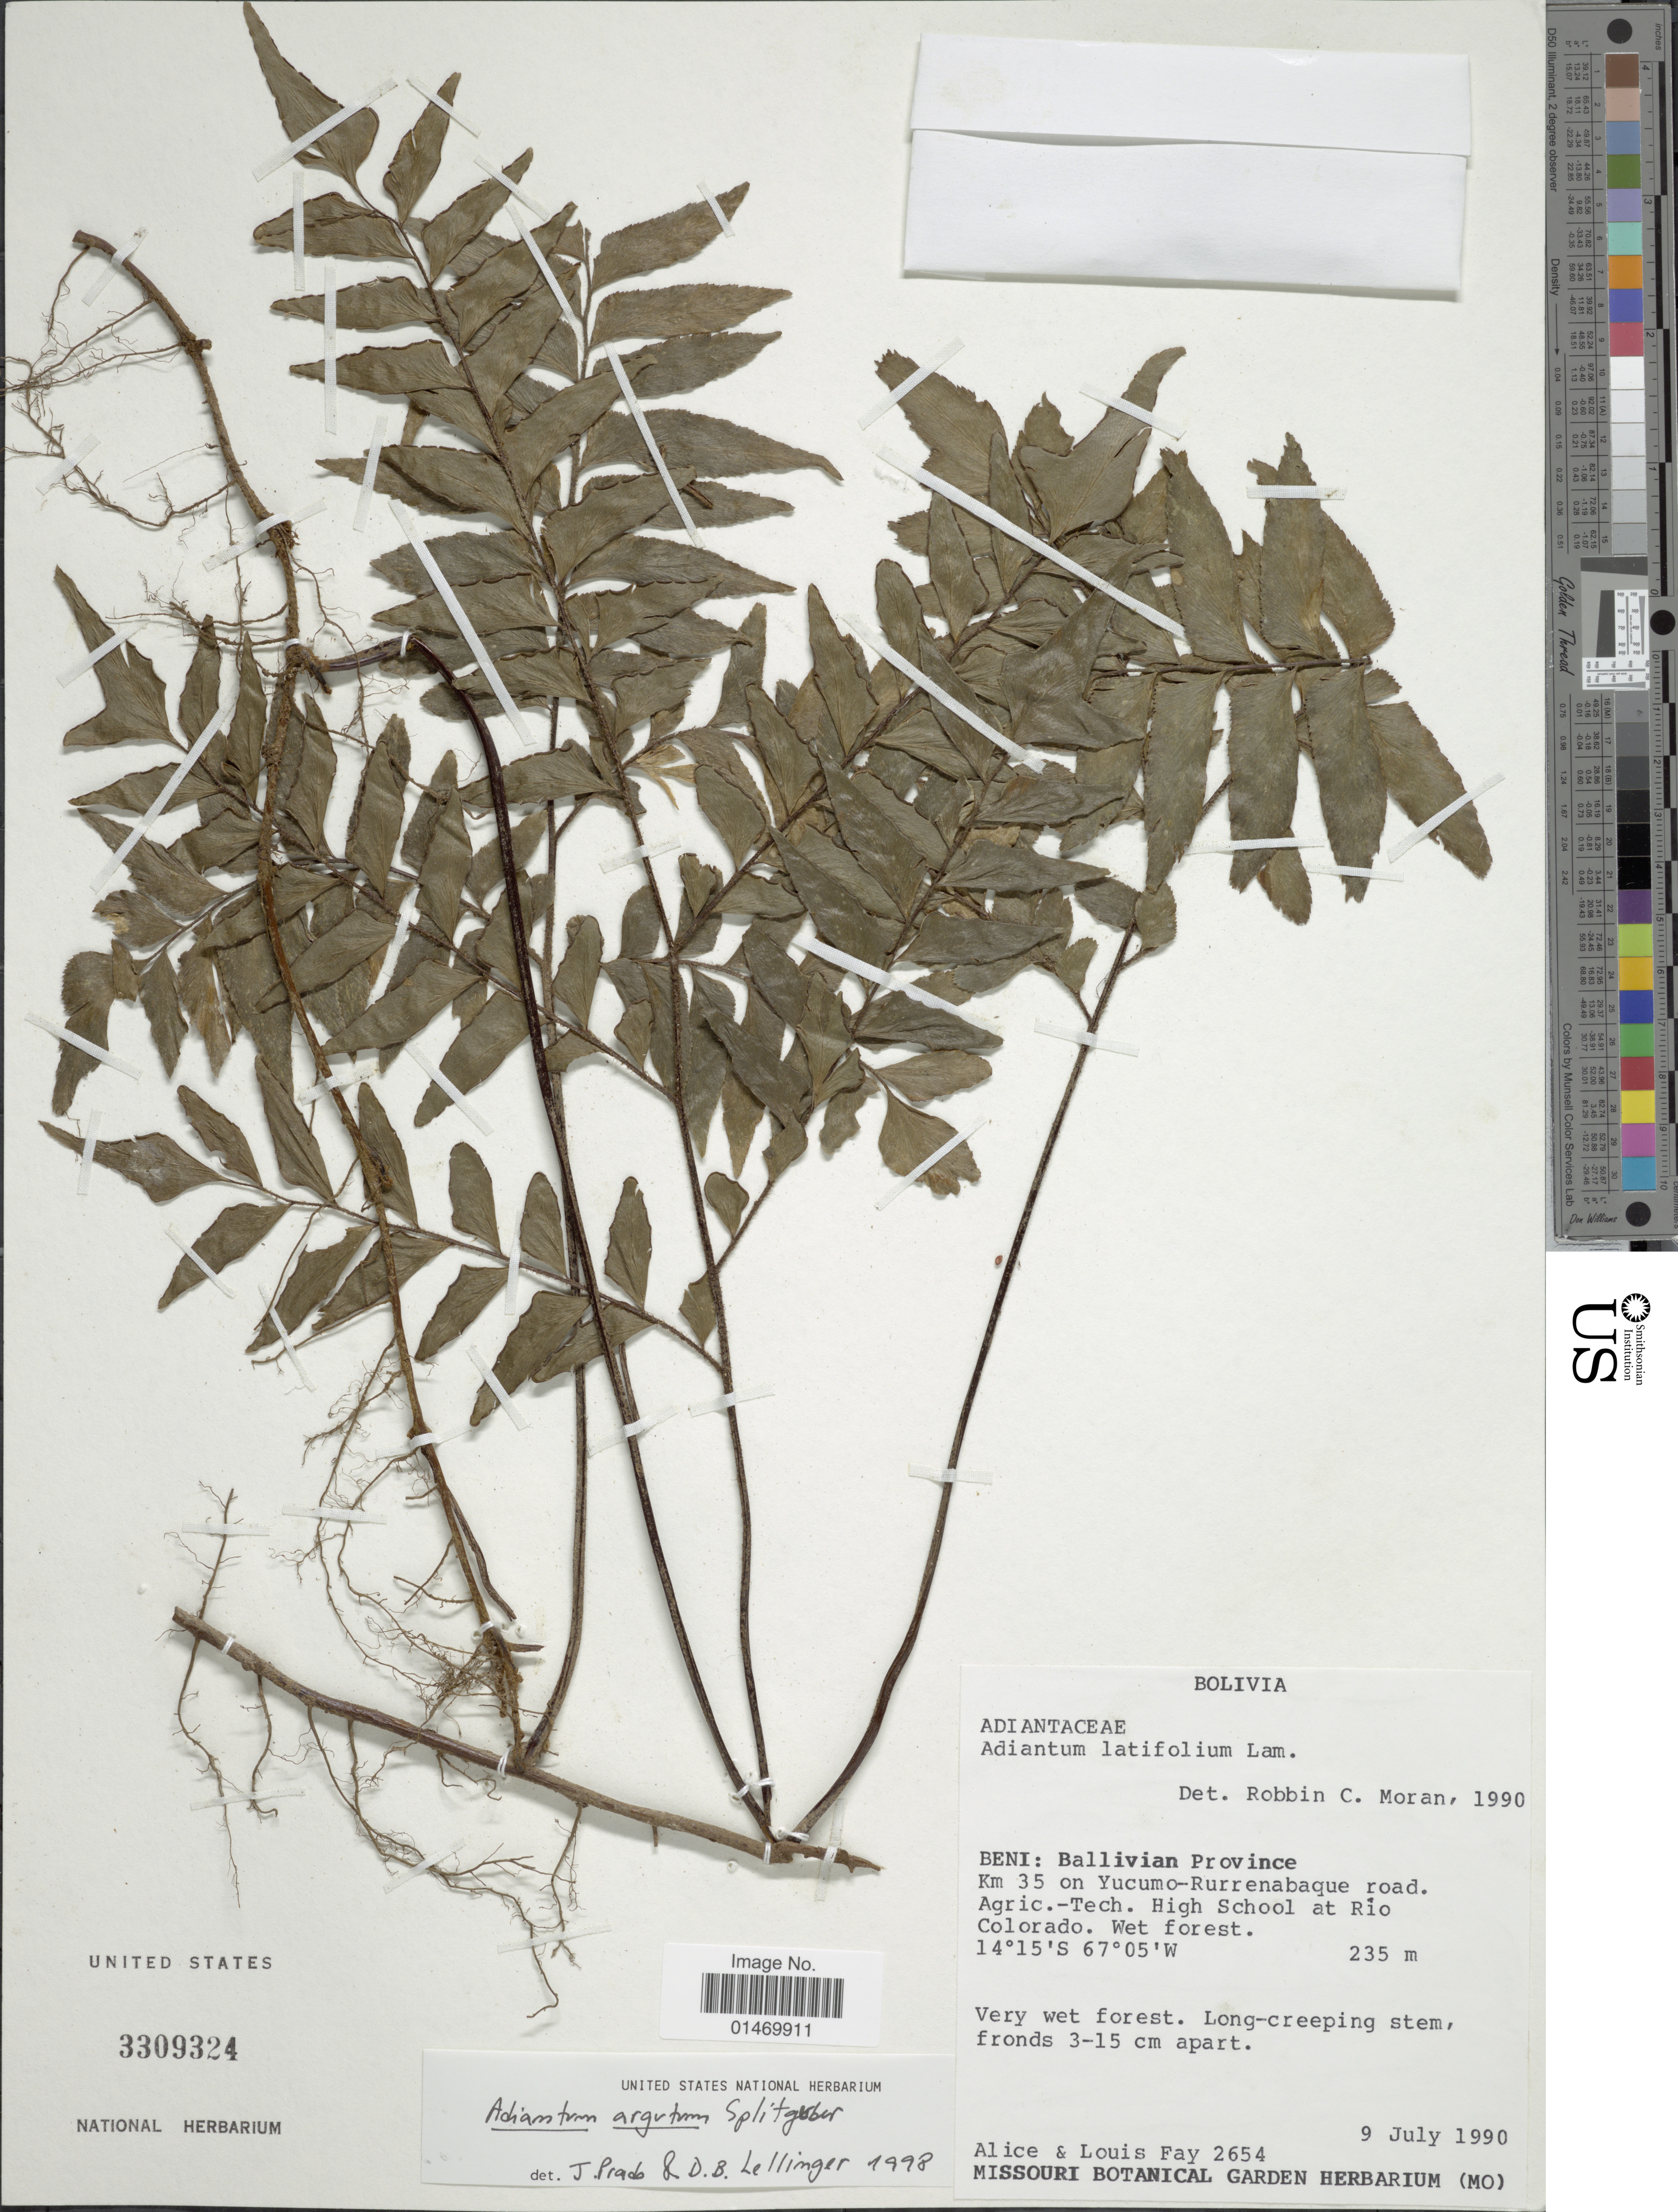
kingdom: Plantae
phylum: Tracheophyta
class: Polypodiopsida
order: Polypodiales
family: Pteridaceae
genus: Adiantum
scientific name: Adiantum argutum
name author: Splitg.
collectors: A. Fay & L. Fay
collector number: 2654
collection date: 1990-07-09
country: Bolivia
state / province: Beni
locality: Bolivia, Ballivian Province, km 35 on Yucumo-Rerrenabaque road. Agric.-Tech. High school at Rio Colorado.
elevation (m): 235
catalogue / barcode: US 3309324